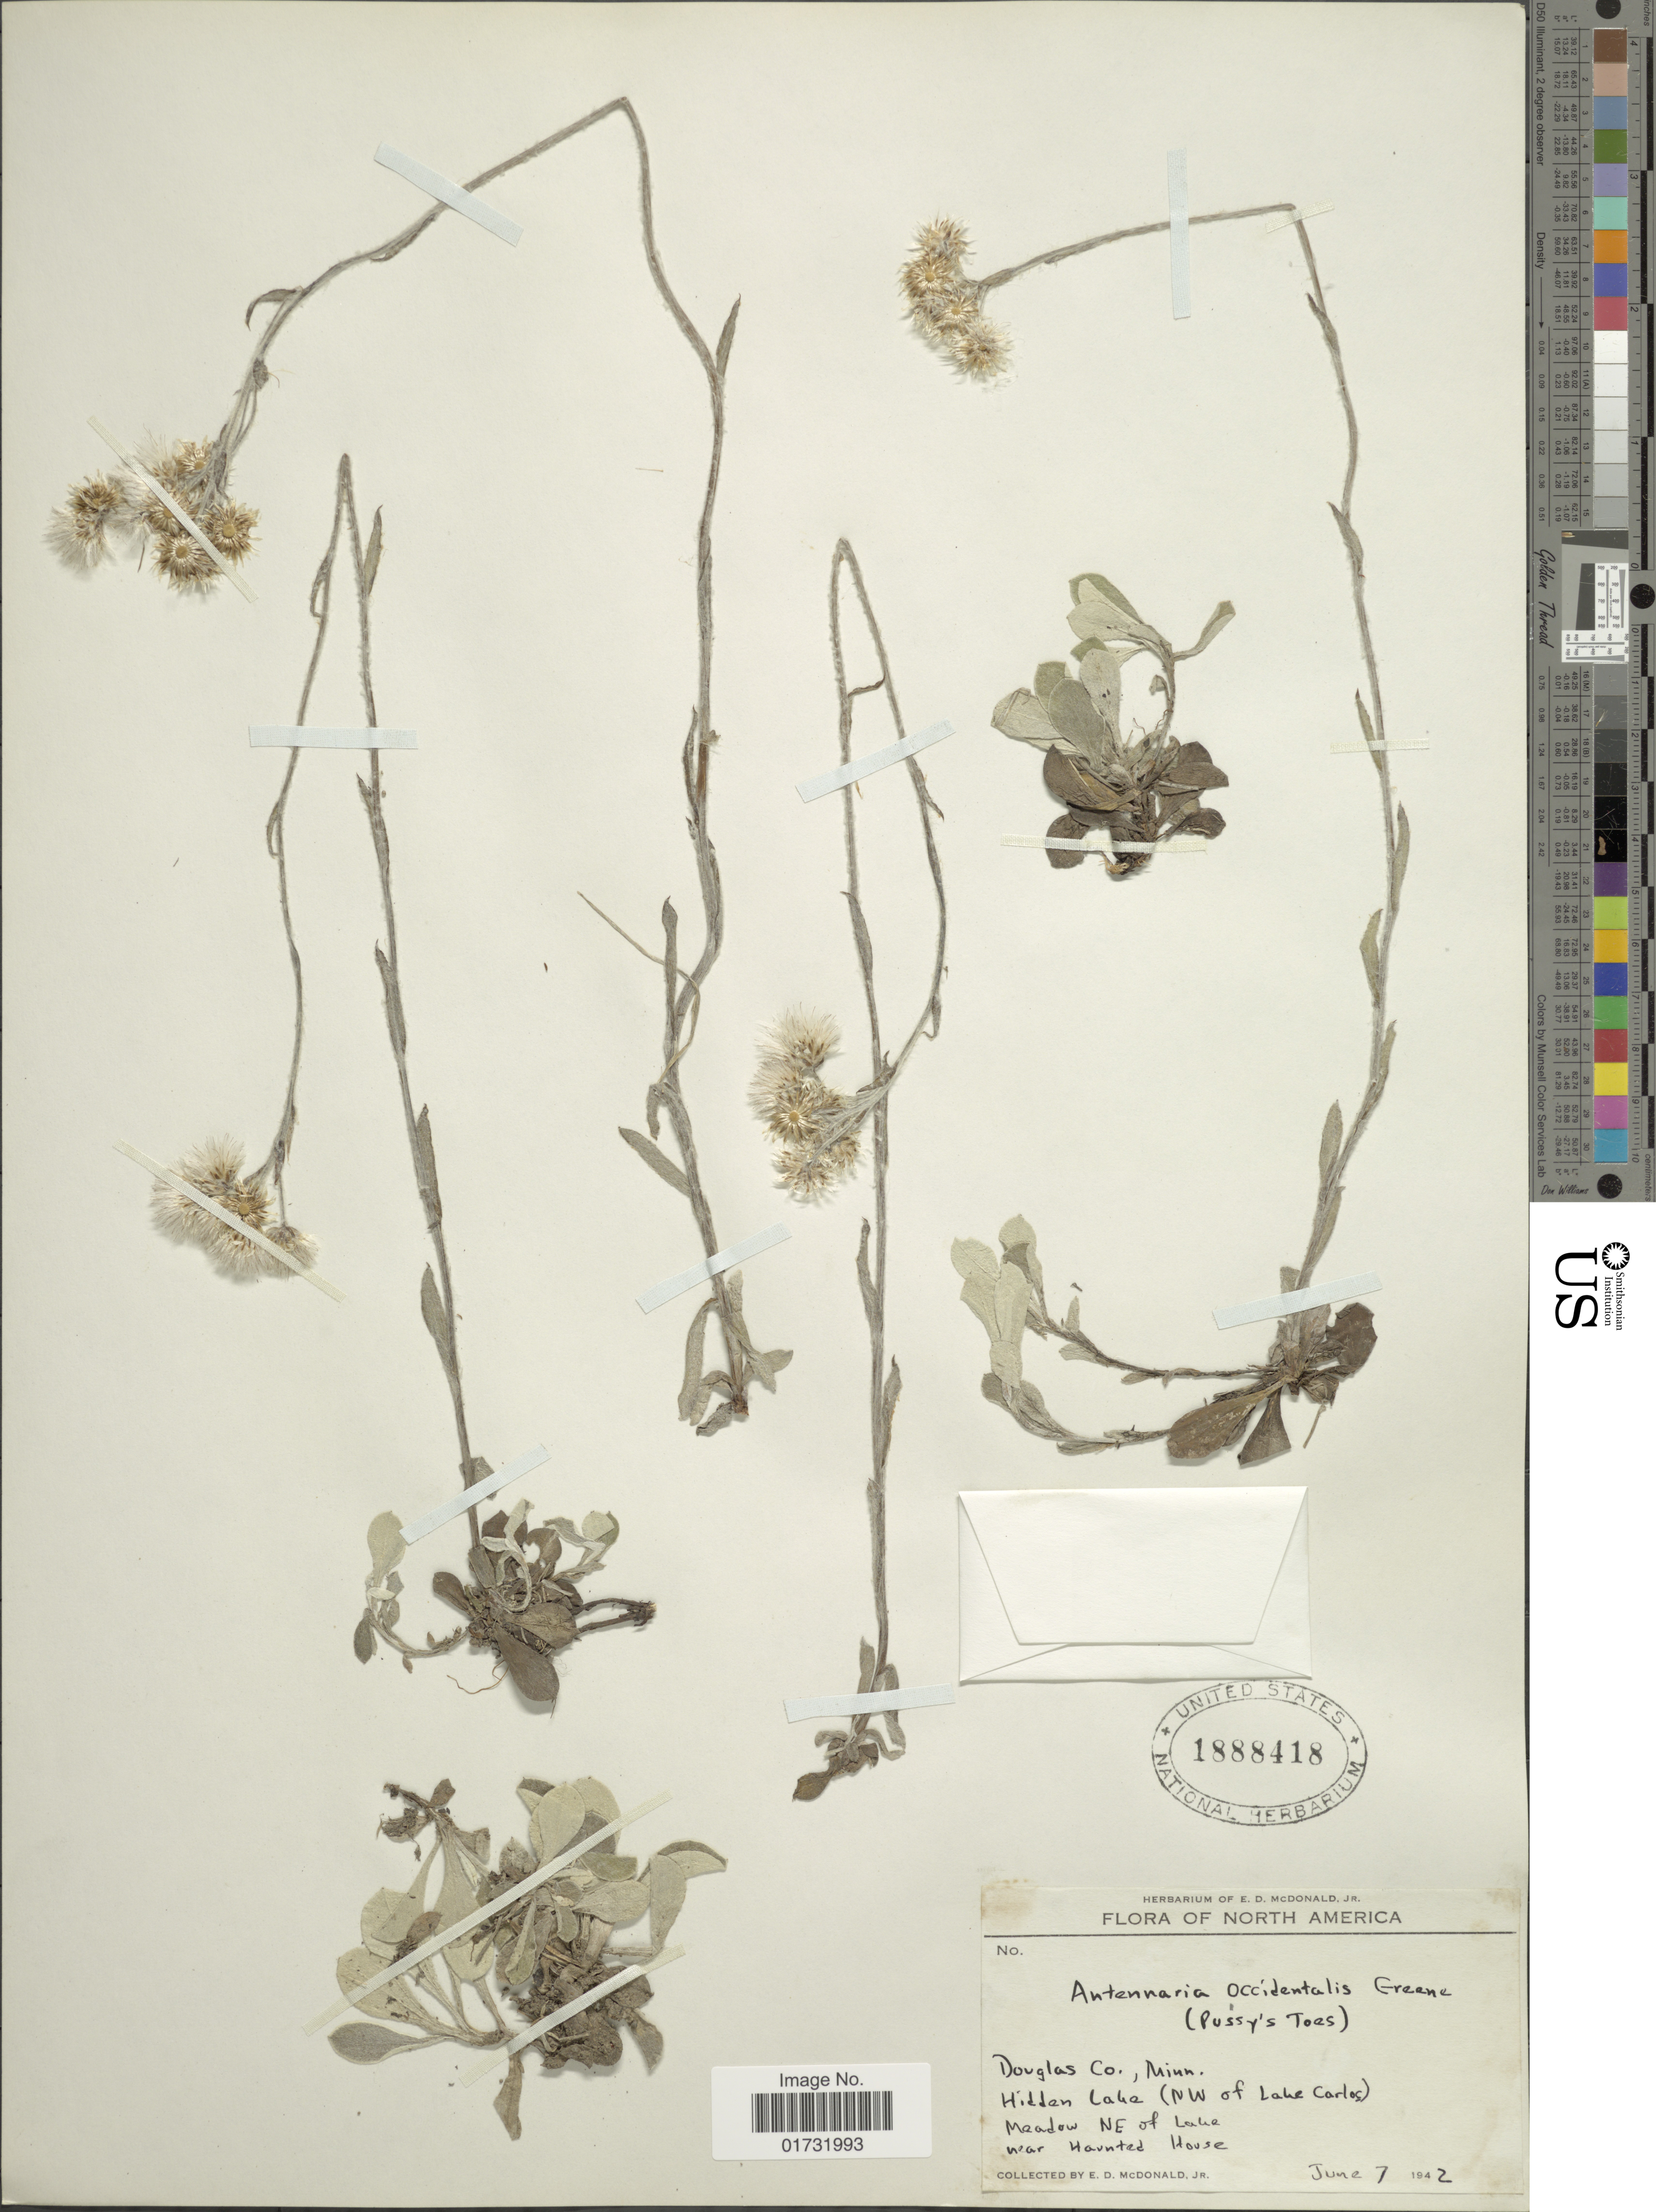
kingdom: Plantae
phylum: Tracheophyta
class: Magnoliopsida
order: Asterales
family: Asteraceae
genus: Antennaria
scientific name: Antennaria occidentalis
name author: Greene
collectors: E. D. McDonald Jr.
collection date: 1942-06-07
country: United States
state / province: Minnesota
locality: Douglas Co. Hidden Lake (NW of Lake Carlos). Meadow NE of lake near Haunted House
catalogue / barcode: US 1888418